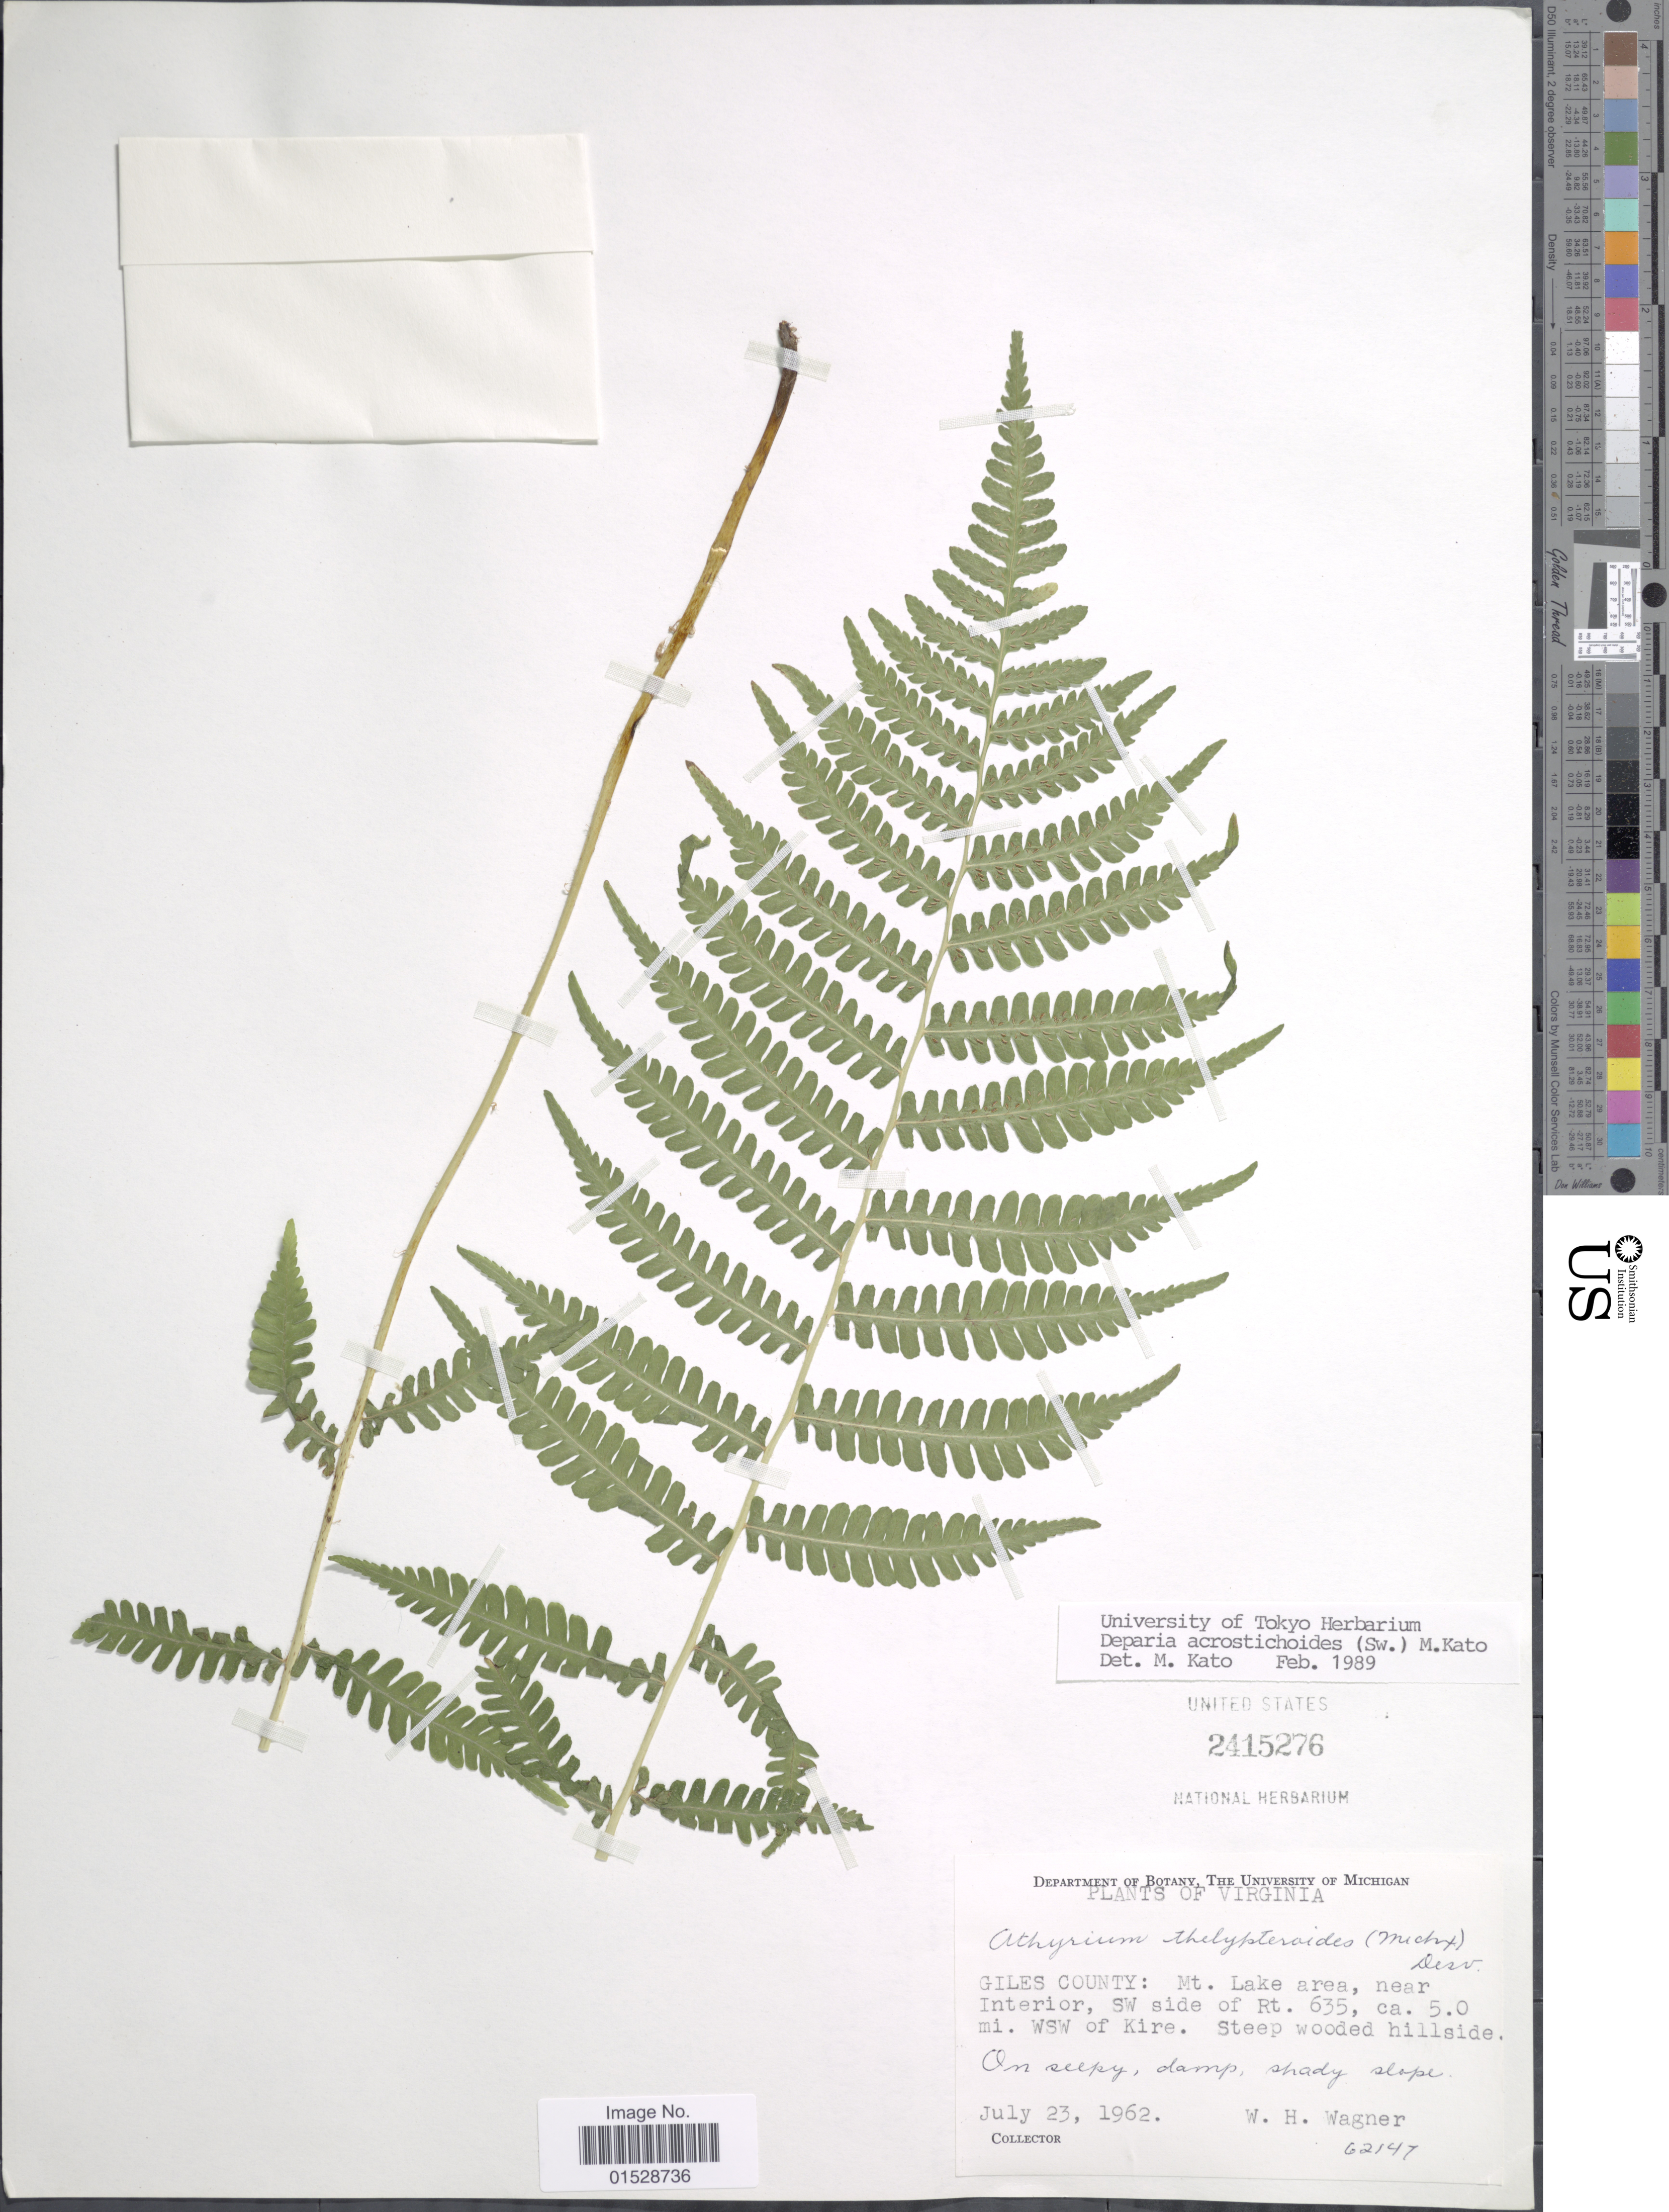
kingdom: Plantae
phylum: Tracheophyta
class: Polypodiopsida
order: Polypodiales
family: Athyriaceae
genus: Deparia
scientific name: Deparia acrostichoides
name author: (Sw.) M. Kato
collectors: W. H. Wagner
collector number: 62147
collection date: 1962-07-23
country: United States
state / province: Virginia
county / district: Giles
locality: Mt. Lake area, near Interior, SW side of Rt. 635, ca. 5.0 mi. WSW of Kire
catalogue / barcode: US 2415276